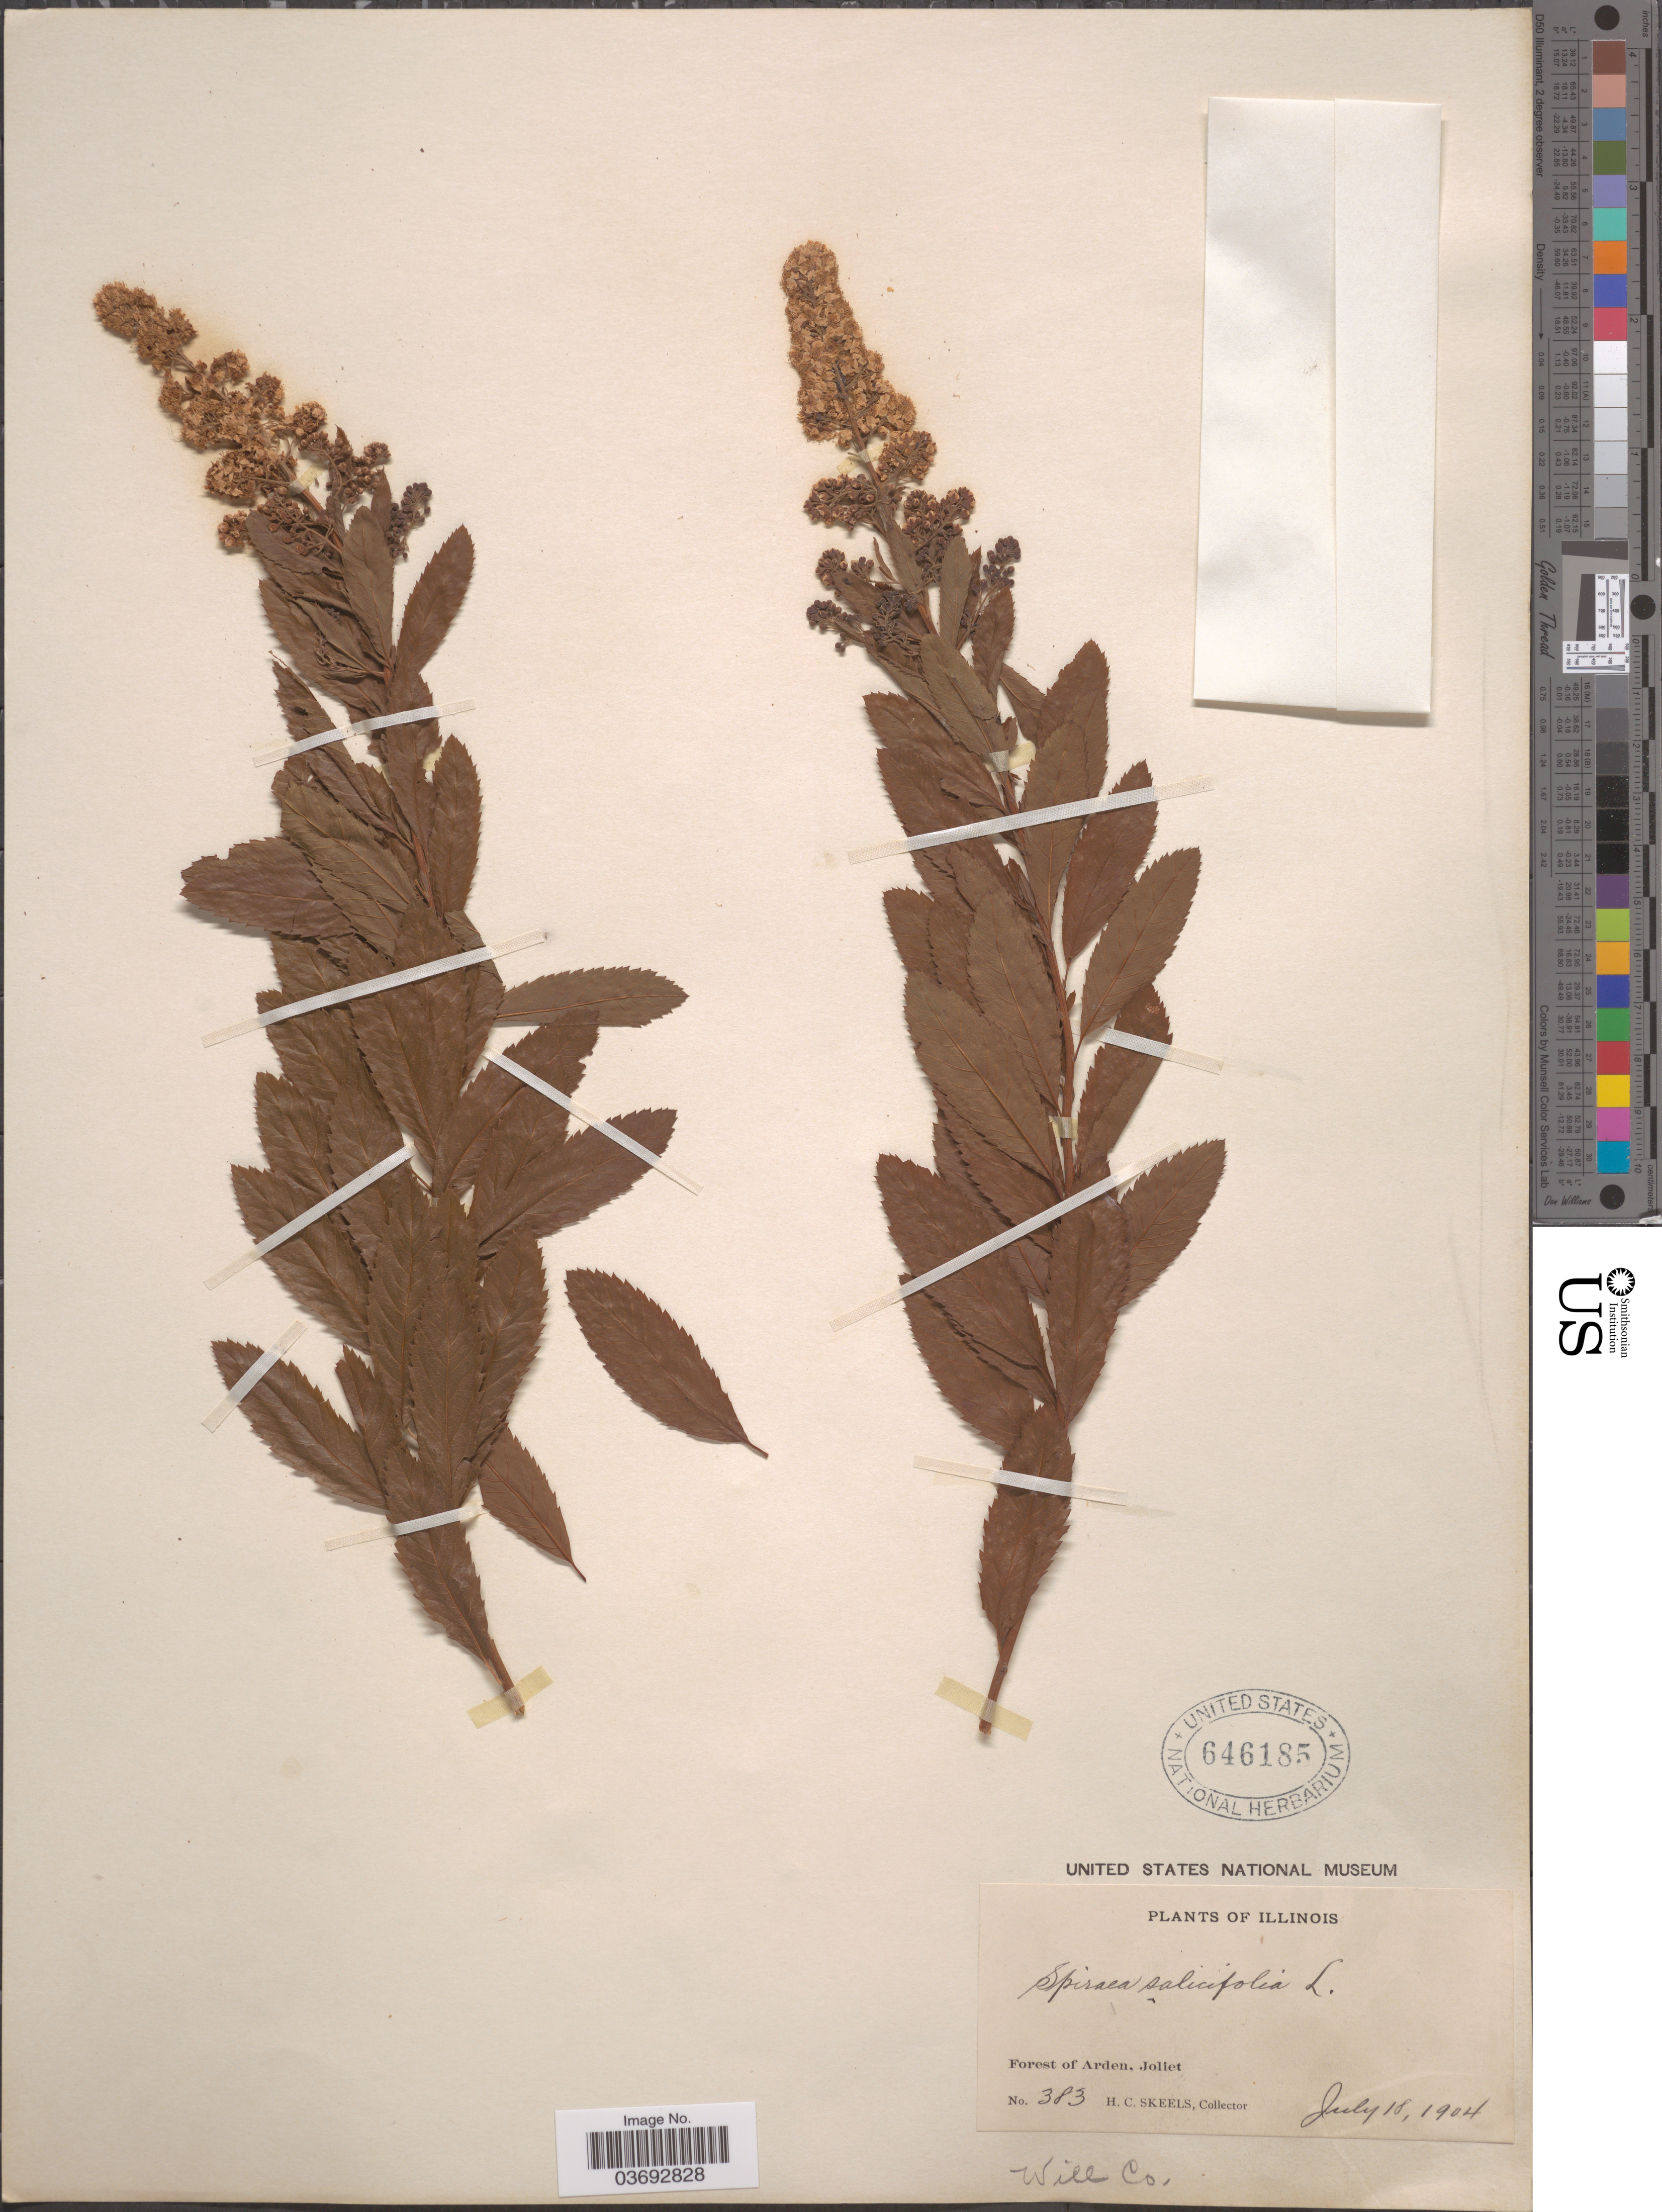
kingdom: Plantae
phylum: Tracheophyta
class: Magnoliopsida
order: Rosales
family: Rosaceae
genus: Spiraea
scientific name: Spiraea salicifolia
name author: L.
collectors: H. Skeels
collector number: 383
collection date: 1904-07-18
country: United States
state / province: Illinois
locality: Forest of Arden, Joliet. Will Co.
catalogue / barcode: US 646185